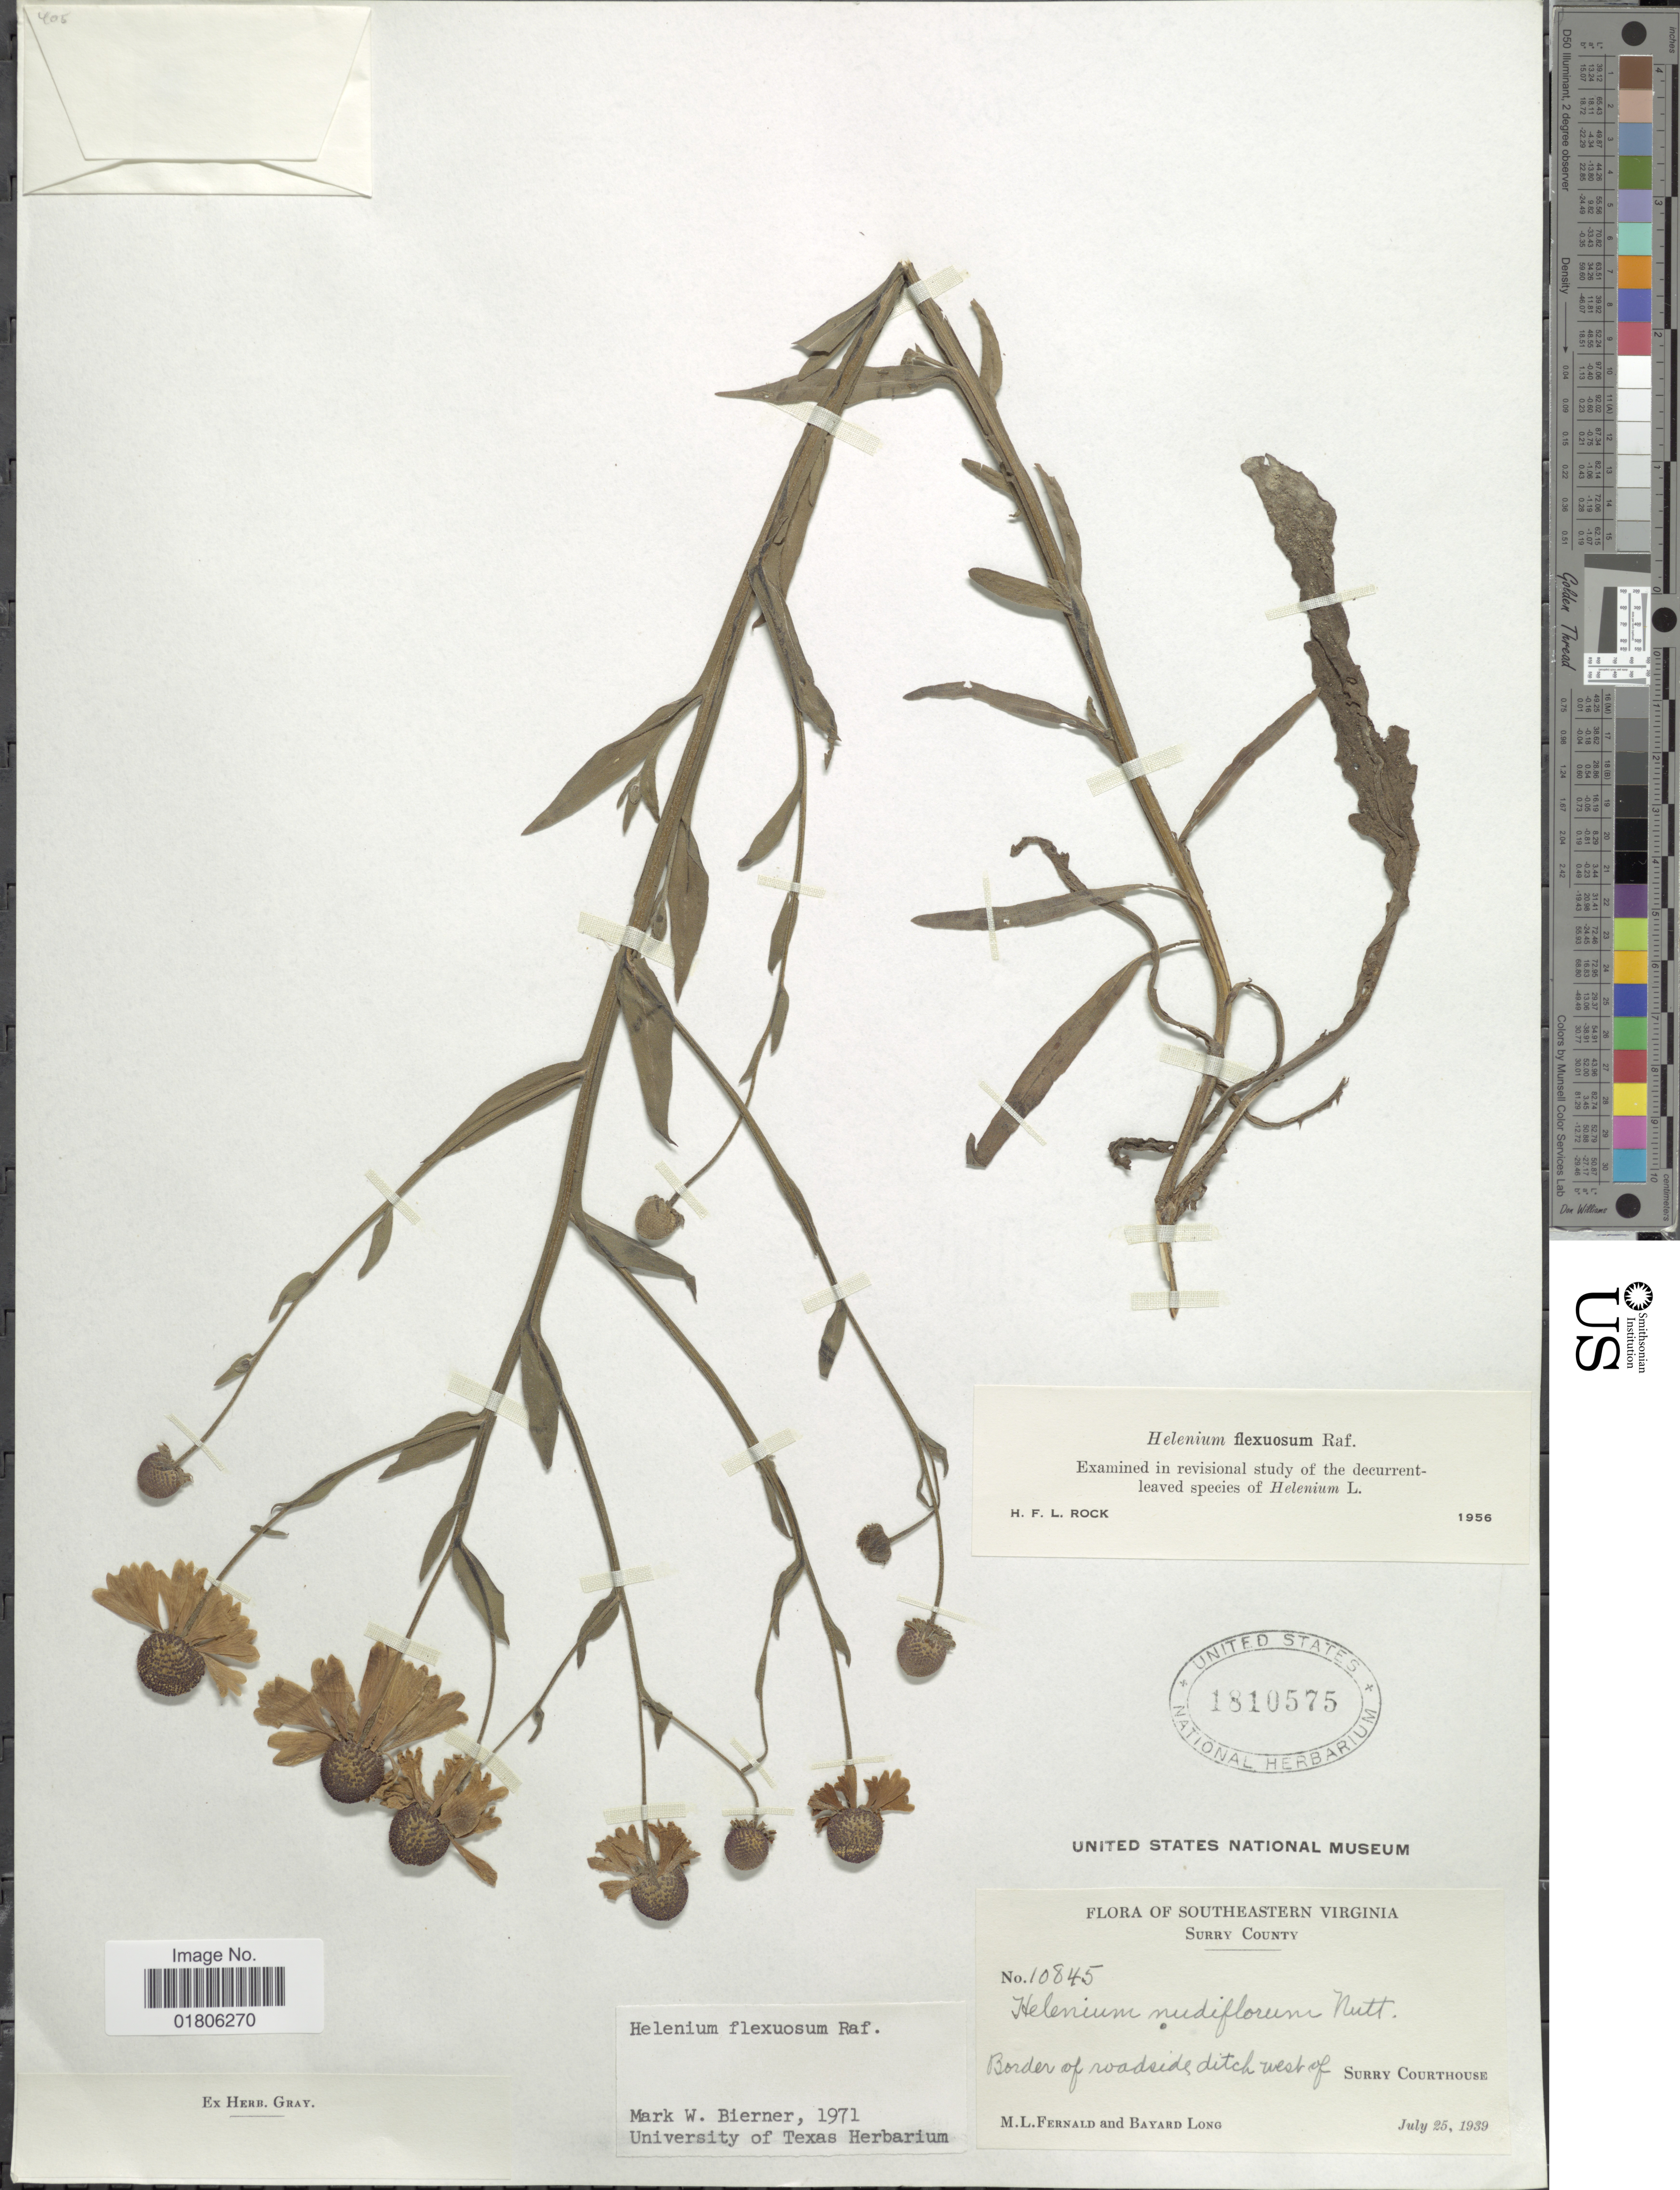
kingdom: Plantae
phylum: Tracheophyta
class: Magnoliopsida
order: Asterales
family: Asteraceae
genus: Helenium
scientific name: Helenium flexuosum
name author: Raf.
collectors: M. L. Fernald & B. Long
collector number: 10845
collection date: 1939-07-25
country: United States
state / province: Virginia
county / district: Surry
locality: Southeastern Virginia, West of Surry Courthouse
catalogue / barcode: US 1810575